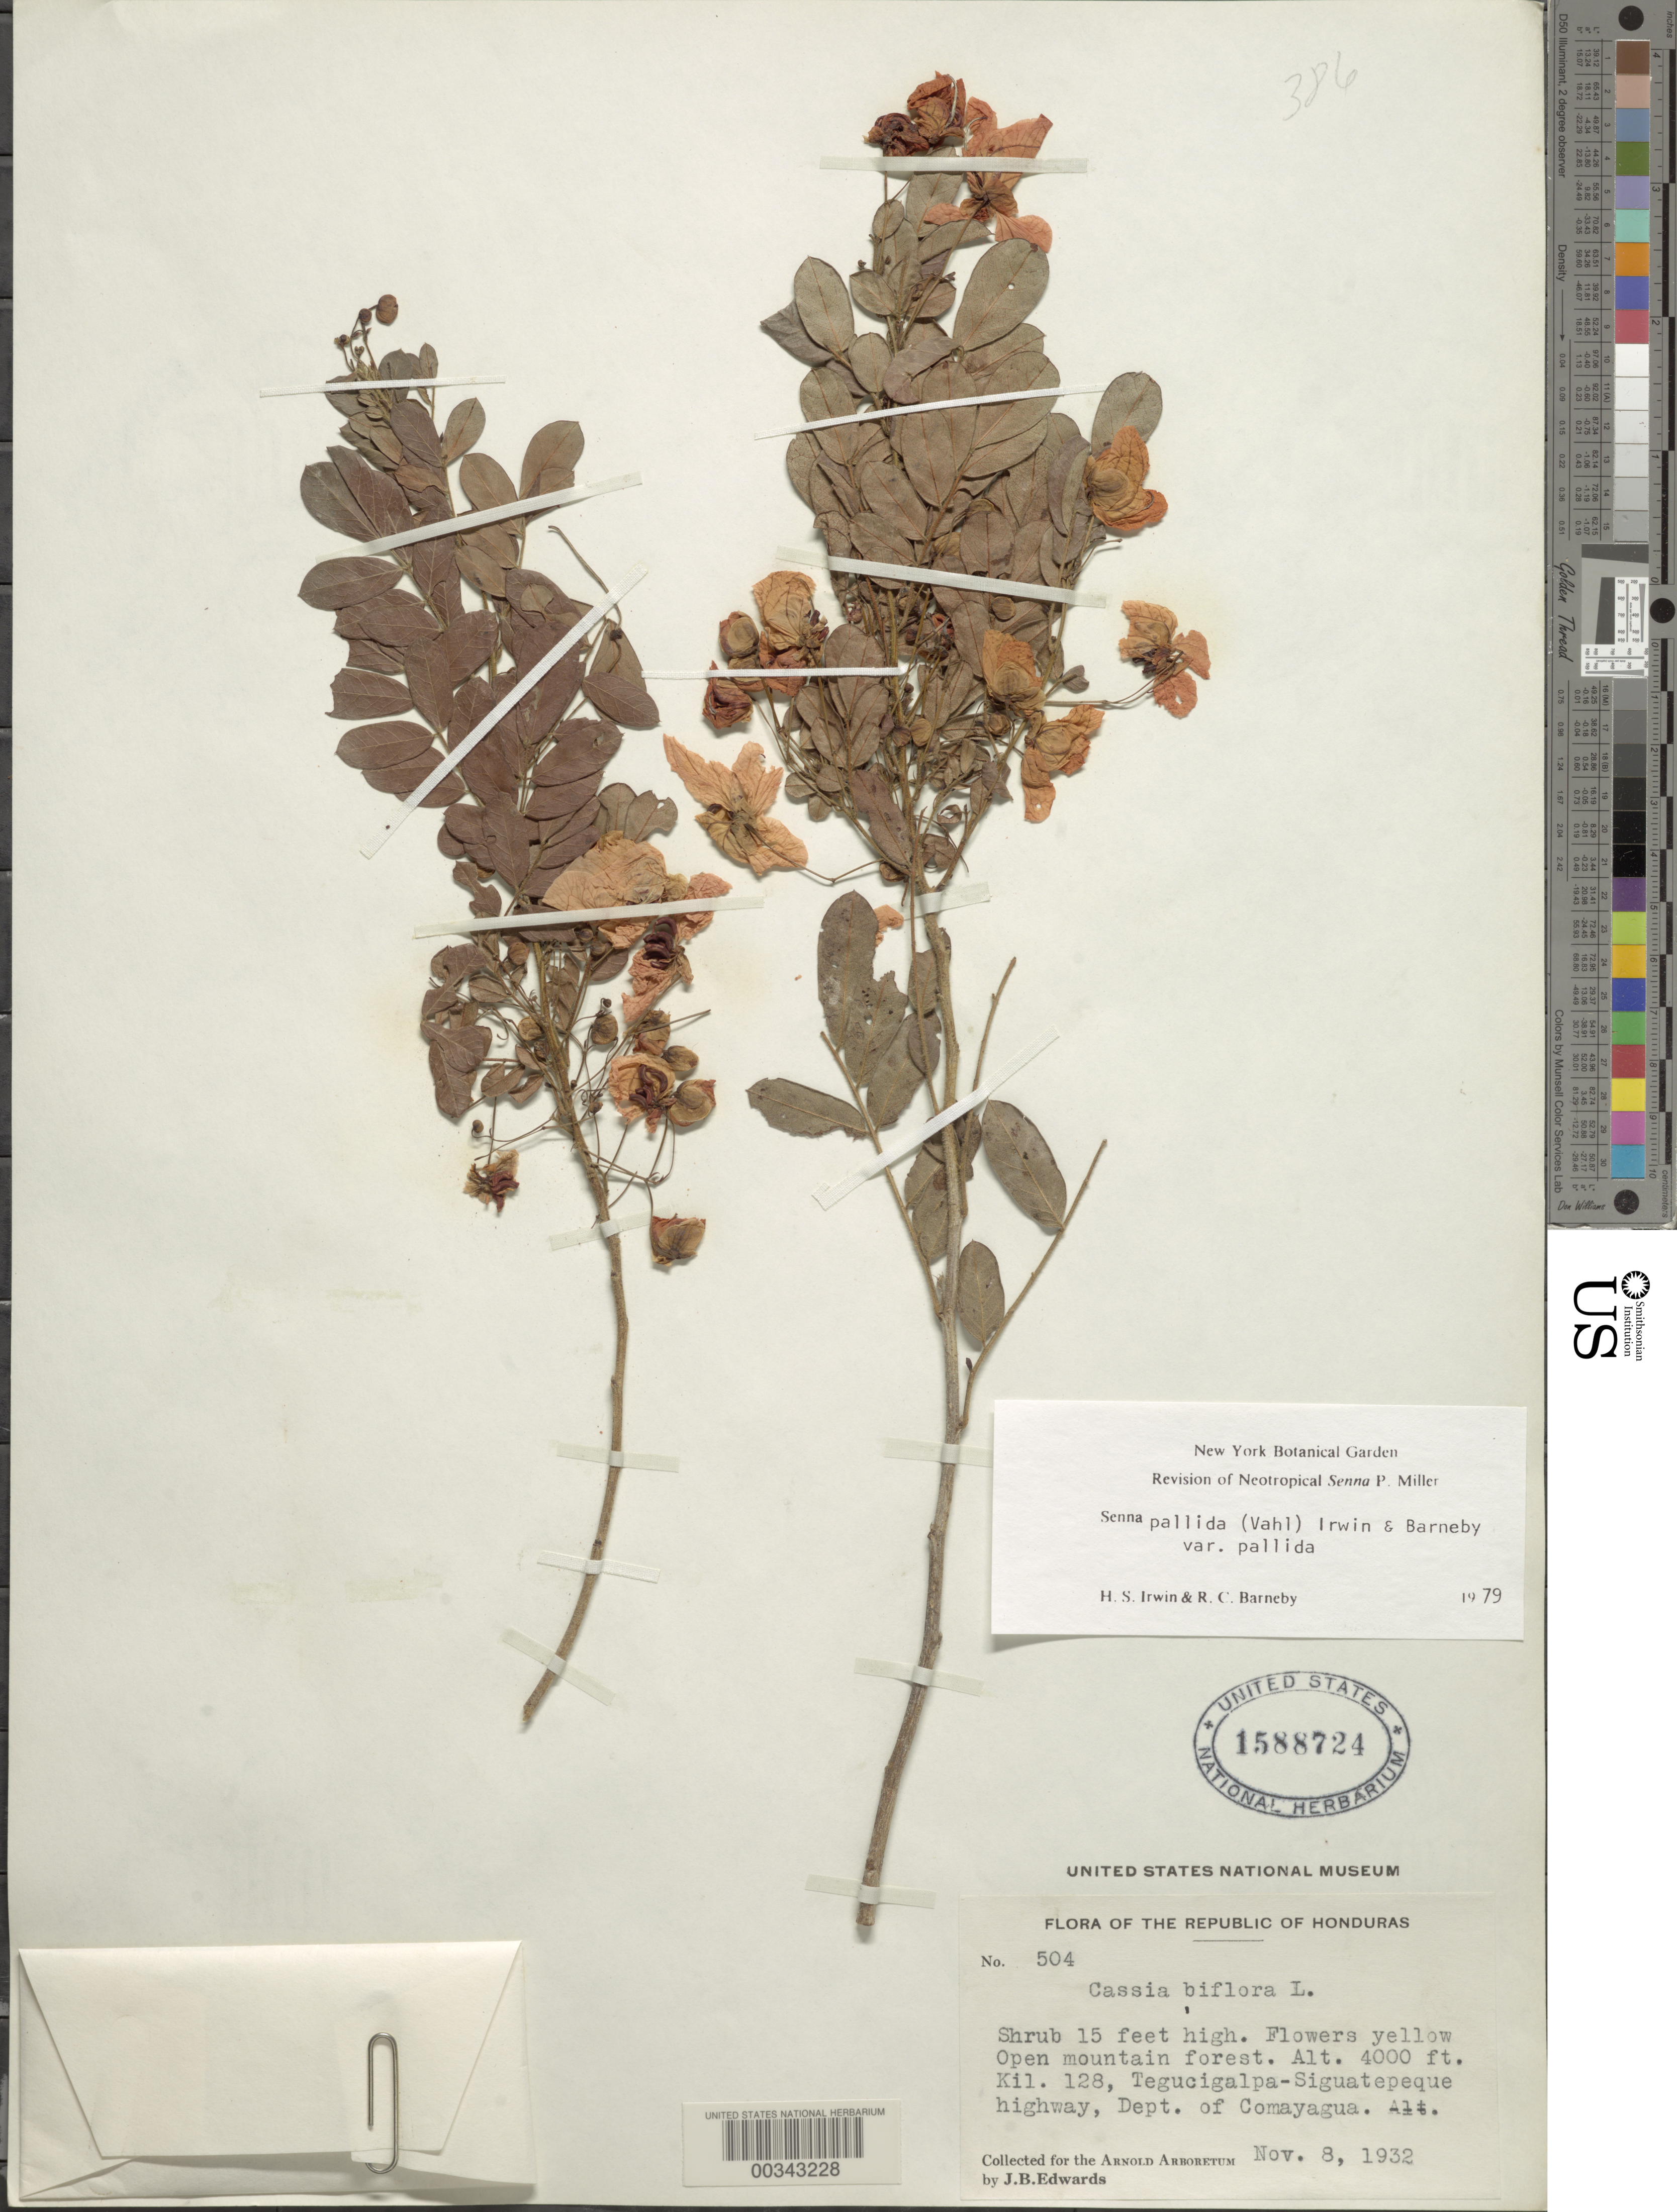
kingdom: Plantae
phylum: Tracheophyta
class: Magnoliopsida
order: Fabales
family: Fabaceae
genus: Senna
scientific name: Senna pallida var. pallida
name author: (Vahl) H.S. Irwin & Barneby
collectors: J. B. Edwards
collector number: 504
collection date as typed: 08 Nov 1932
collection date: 1932-11-08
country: Honduras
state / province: Comayagua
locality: Km 128, Tegucigalpa-Siguatepeque highway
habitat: Open mountain forest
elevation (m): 1219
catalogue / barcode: US 1588724